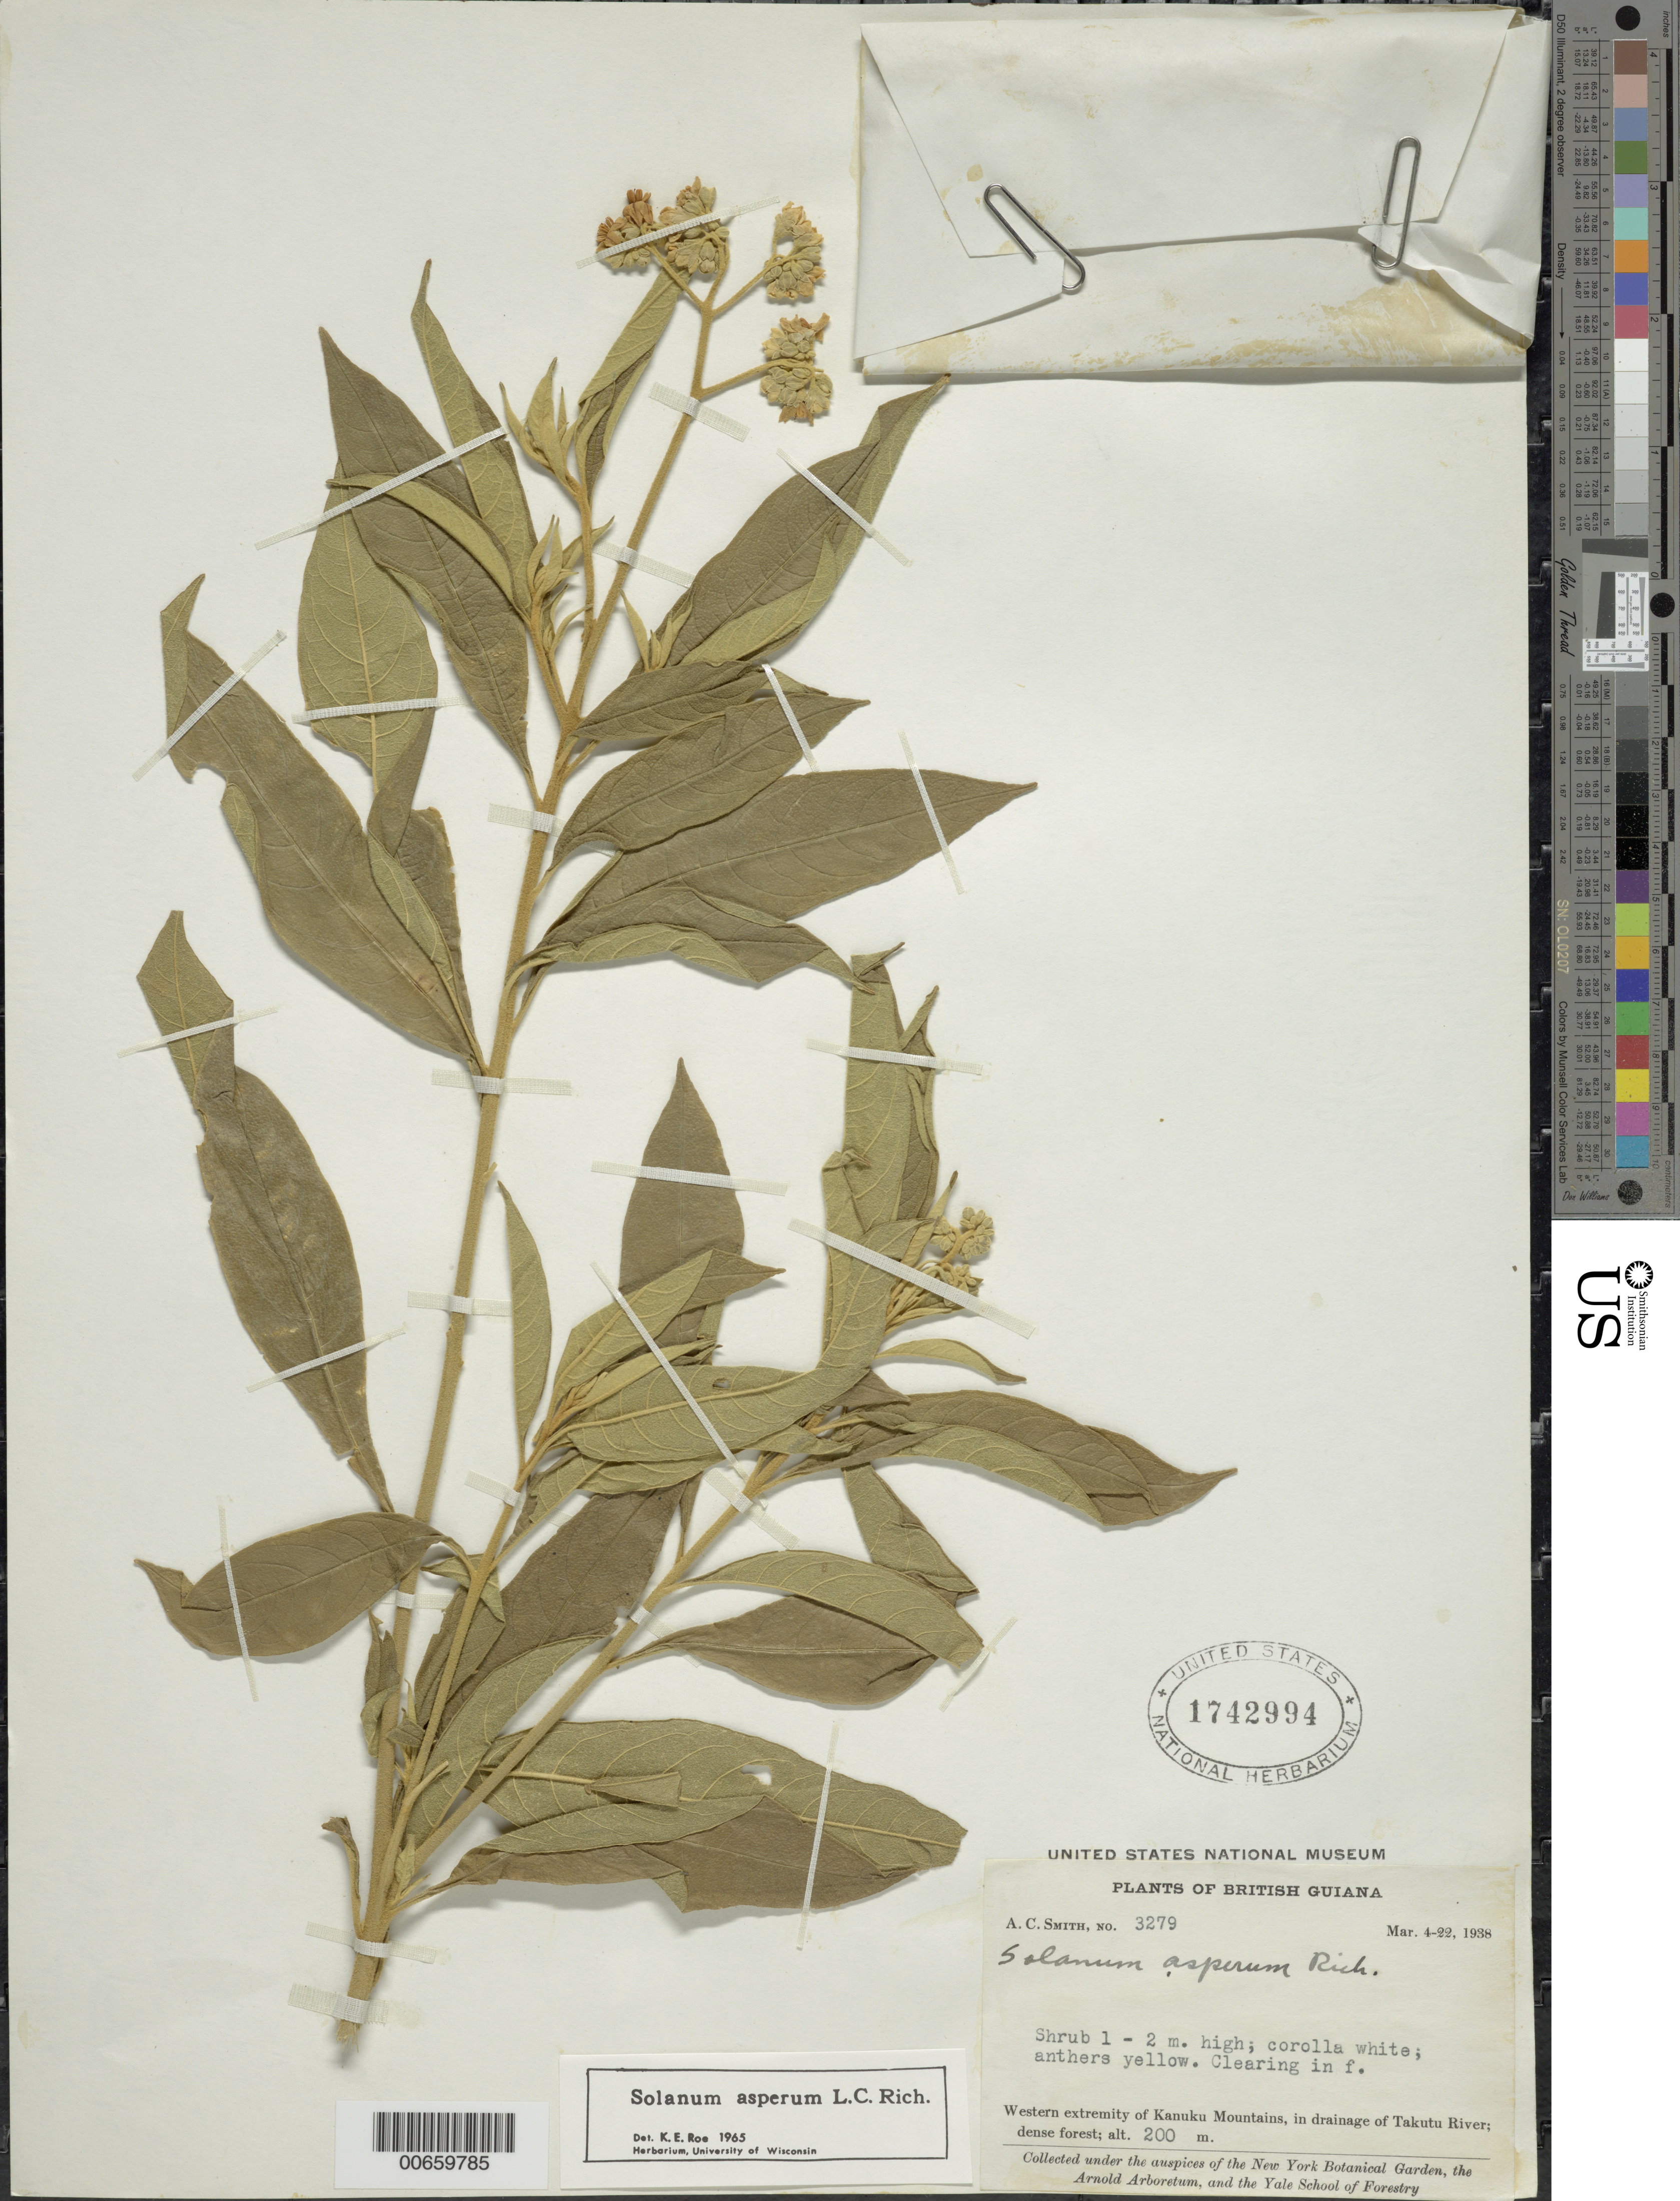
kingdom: Plantae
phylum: Tracheophyta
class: Magnoliopsida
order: Solanales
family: Solanaceae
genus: Solanum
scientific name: Solanum asperum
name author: Rich.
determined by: Roe, K. E.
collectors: A. C. Smith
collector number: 3279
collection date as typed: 3 Mar 1938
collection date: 1938-03-03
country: Guyana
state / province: U. Takutu-U. Essequibo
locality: Kanuku Mts., drainage of Takutu R., Western extremity of Kanuku Mountains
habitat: clearing in forest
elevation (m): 200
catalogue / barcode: US 1742994